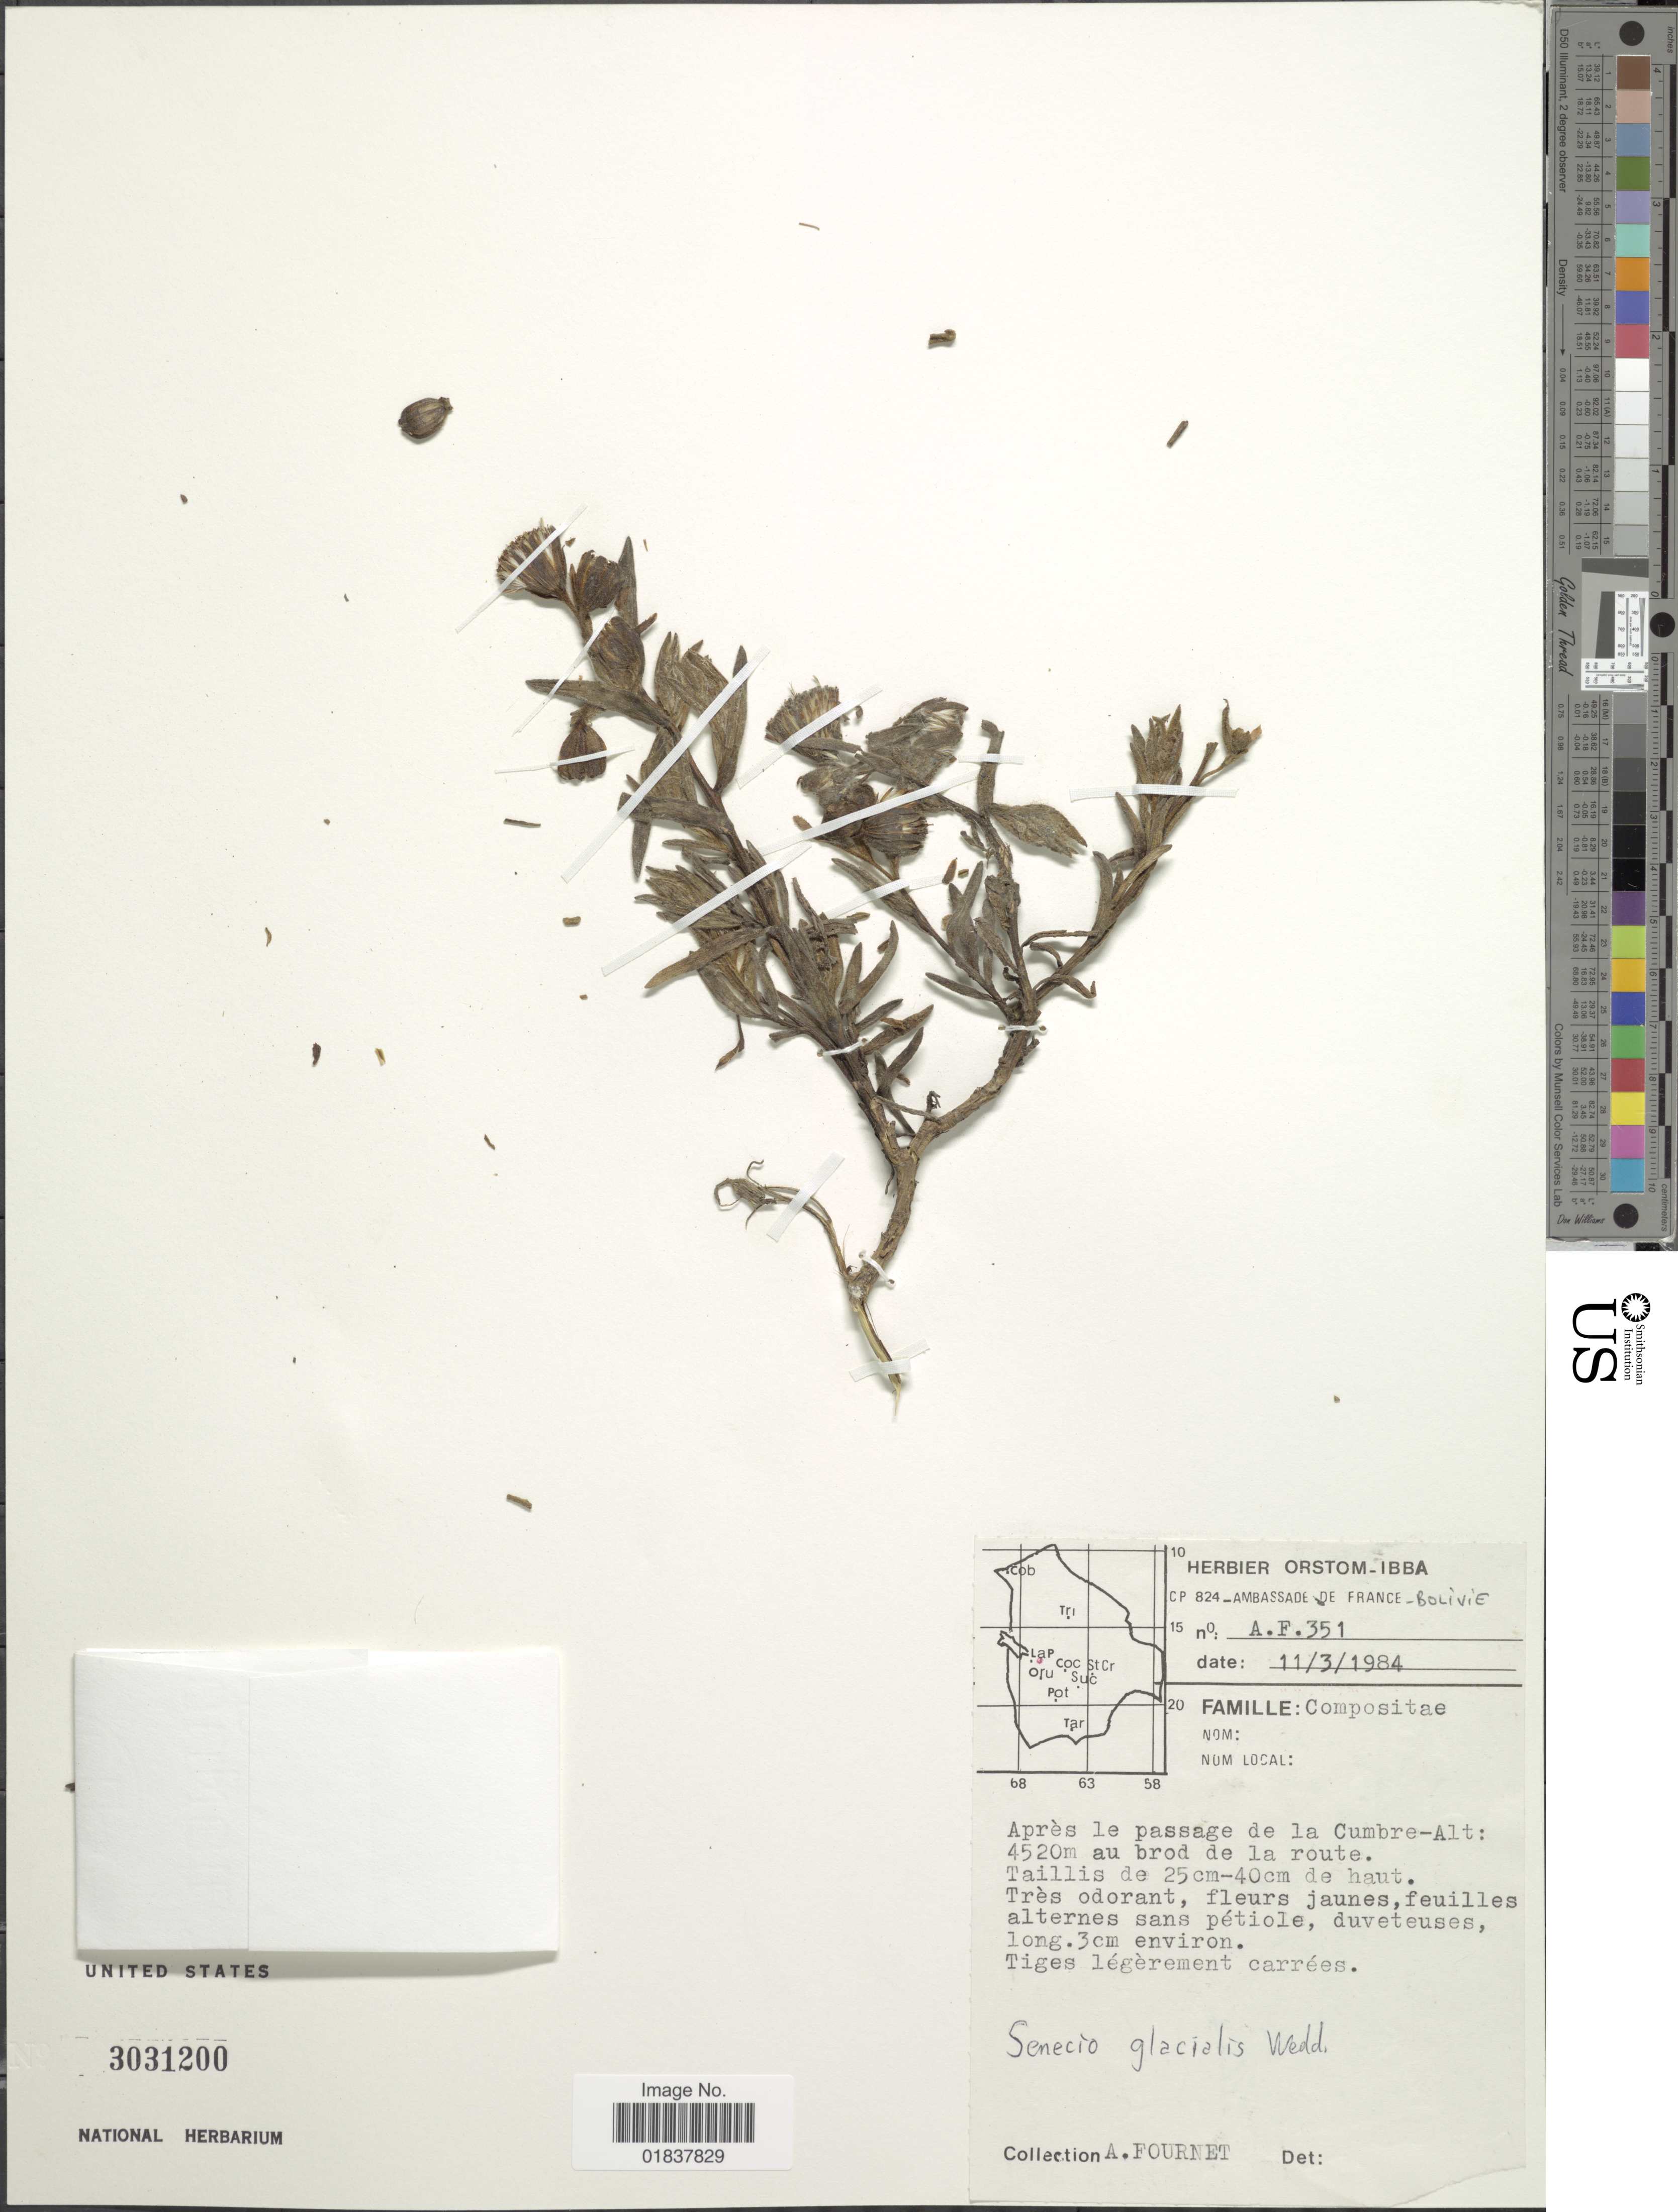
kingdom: Plantae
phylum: Tracheophyta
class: Magnoliopsida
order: Asterales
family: Asteraceae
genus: Senecio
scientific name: Senecio candollei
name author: Wedd.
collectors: A. Fournet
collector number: AF351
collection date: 1984-03-11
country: Bolivia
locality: Apres le passage de la Cumbre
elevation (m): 4520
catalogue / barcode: US 3031200